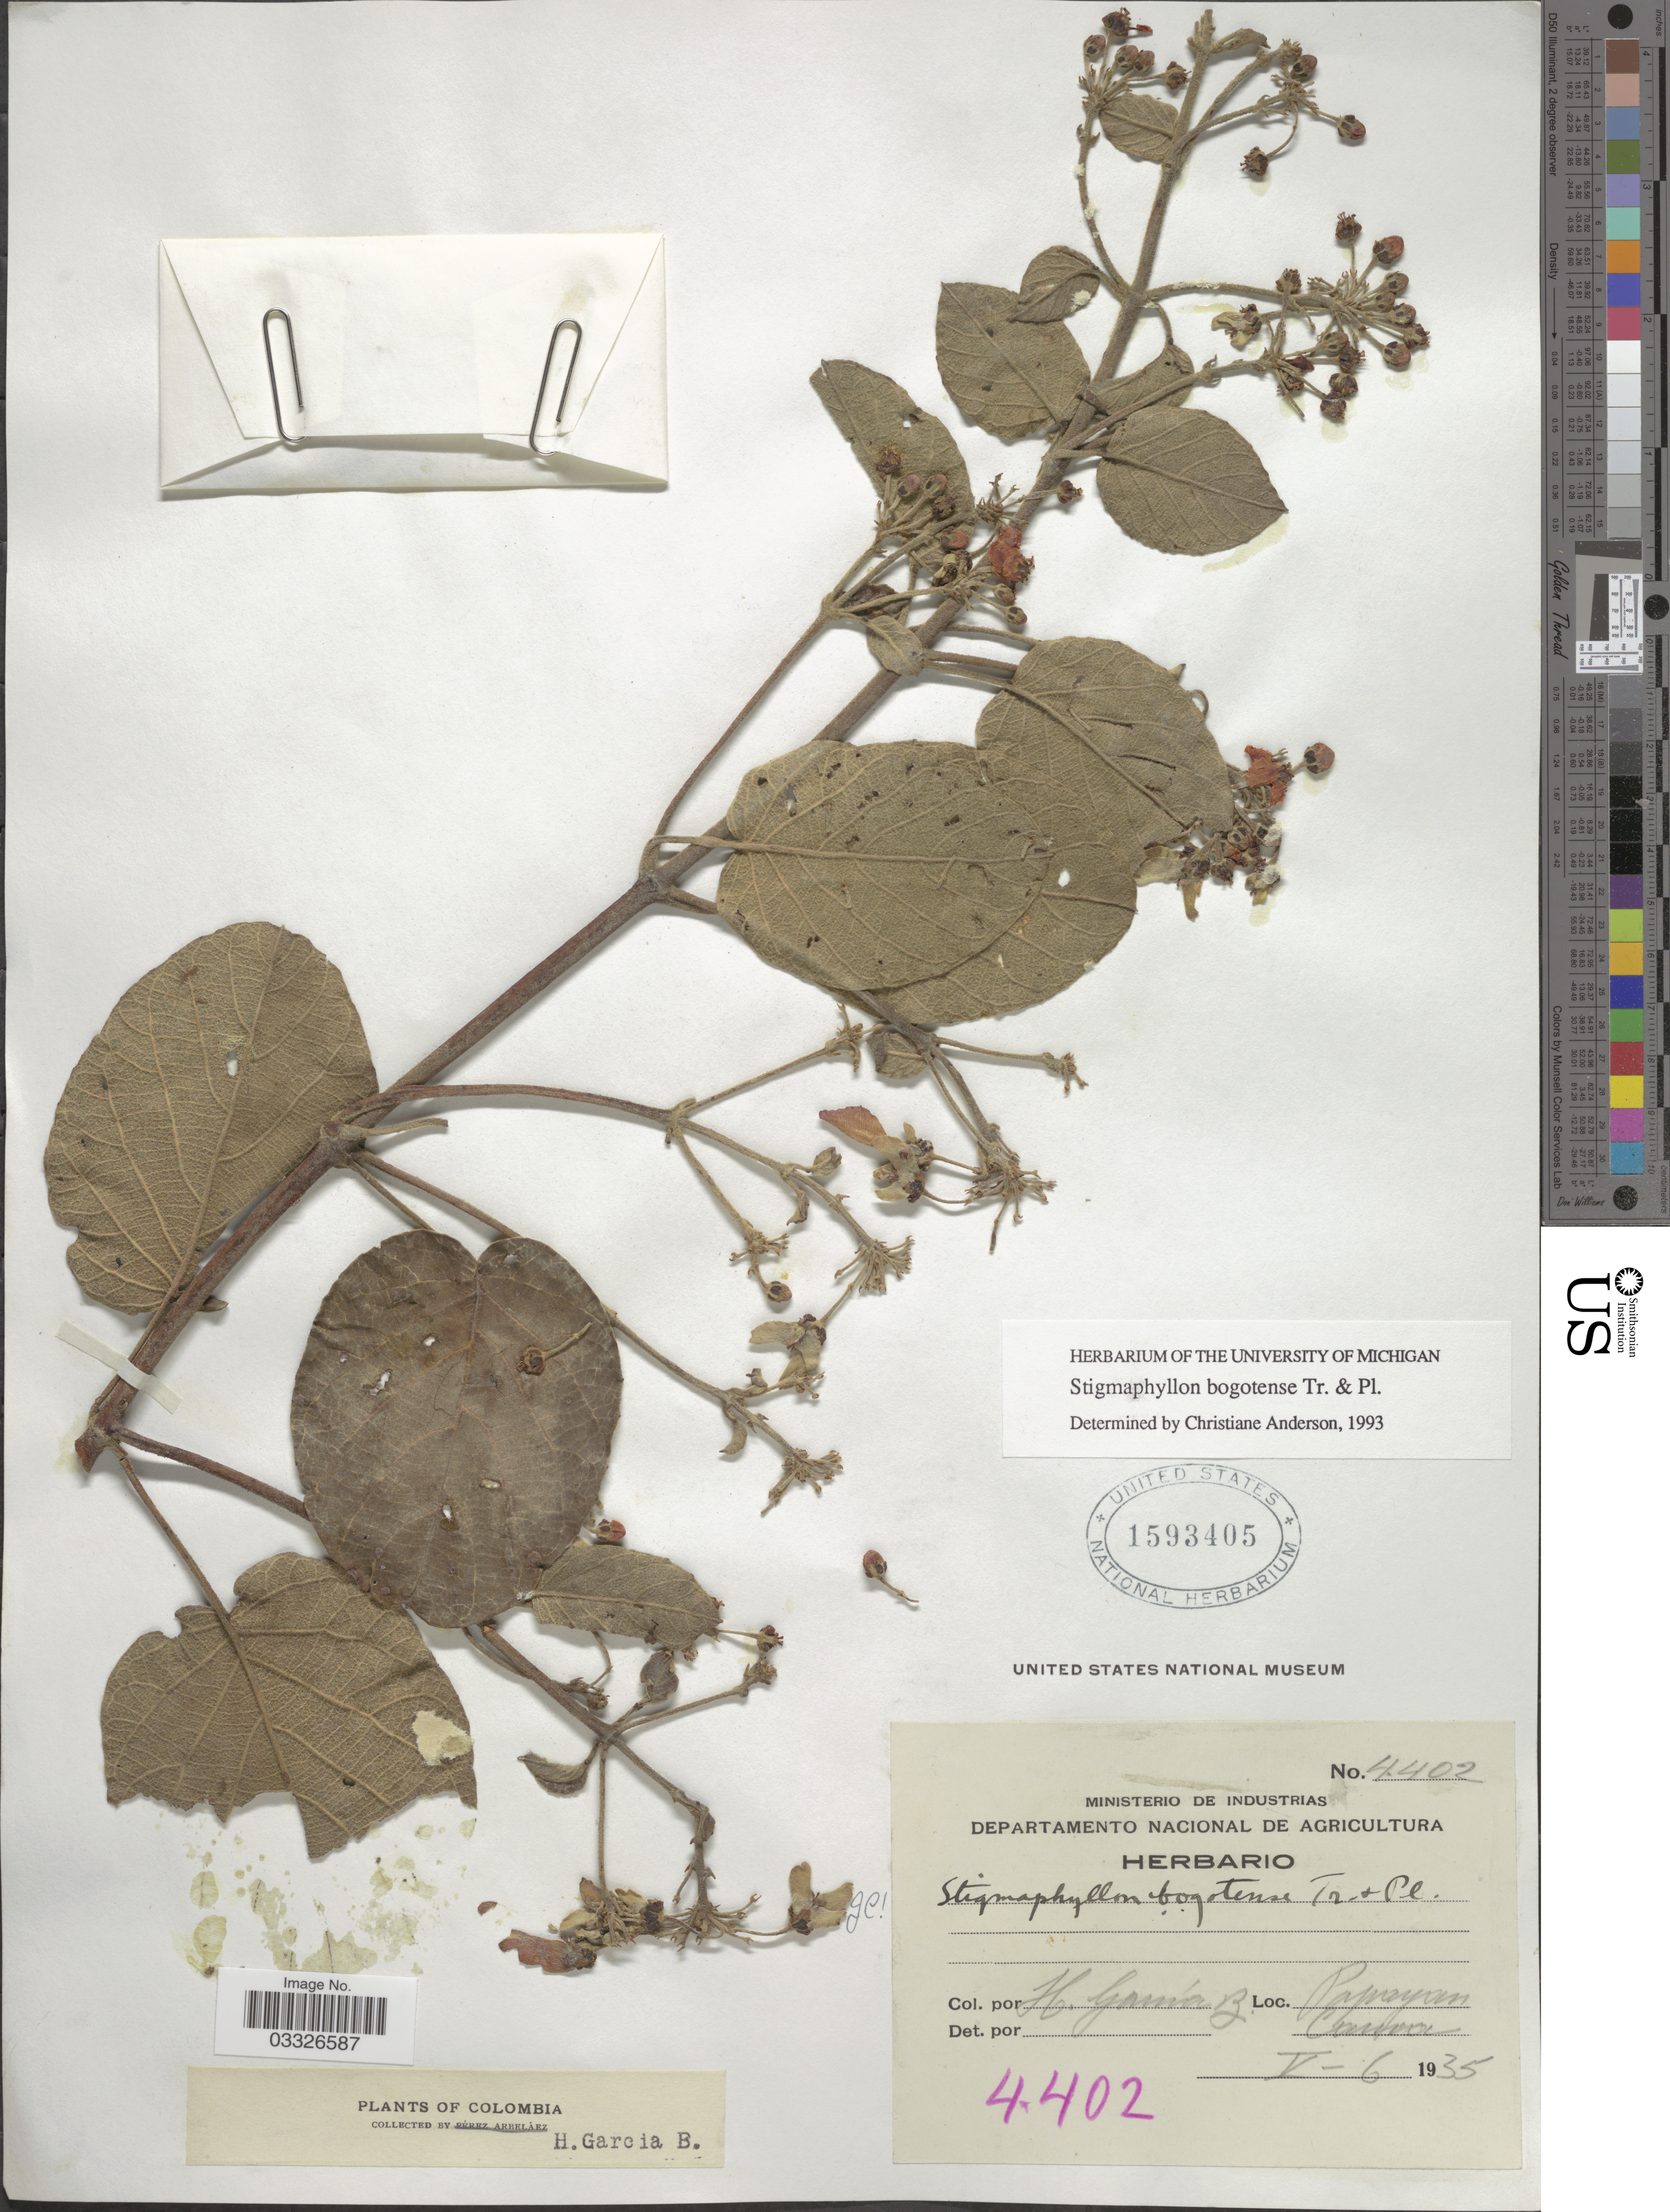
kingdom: Plantae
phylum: Tracheophyta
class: Magnoliopsida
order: Malpighiales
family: Malpighiaceae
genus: Stigmaphyllon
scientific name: Stigmaphyllon bogotense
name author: Triana & Planch.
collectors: H. García B.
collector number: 4402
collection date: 1935-05-06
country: Colombia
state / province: Cauca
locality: Popayan.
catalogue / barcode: US 1593405